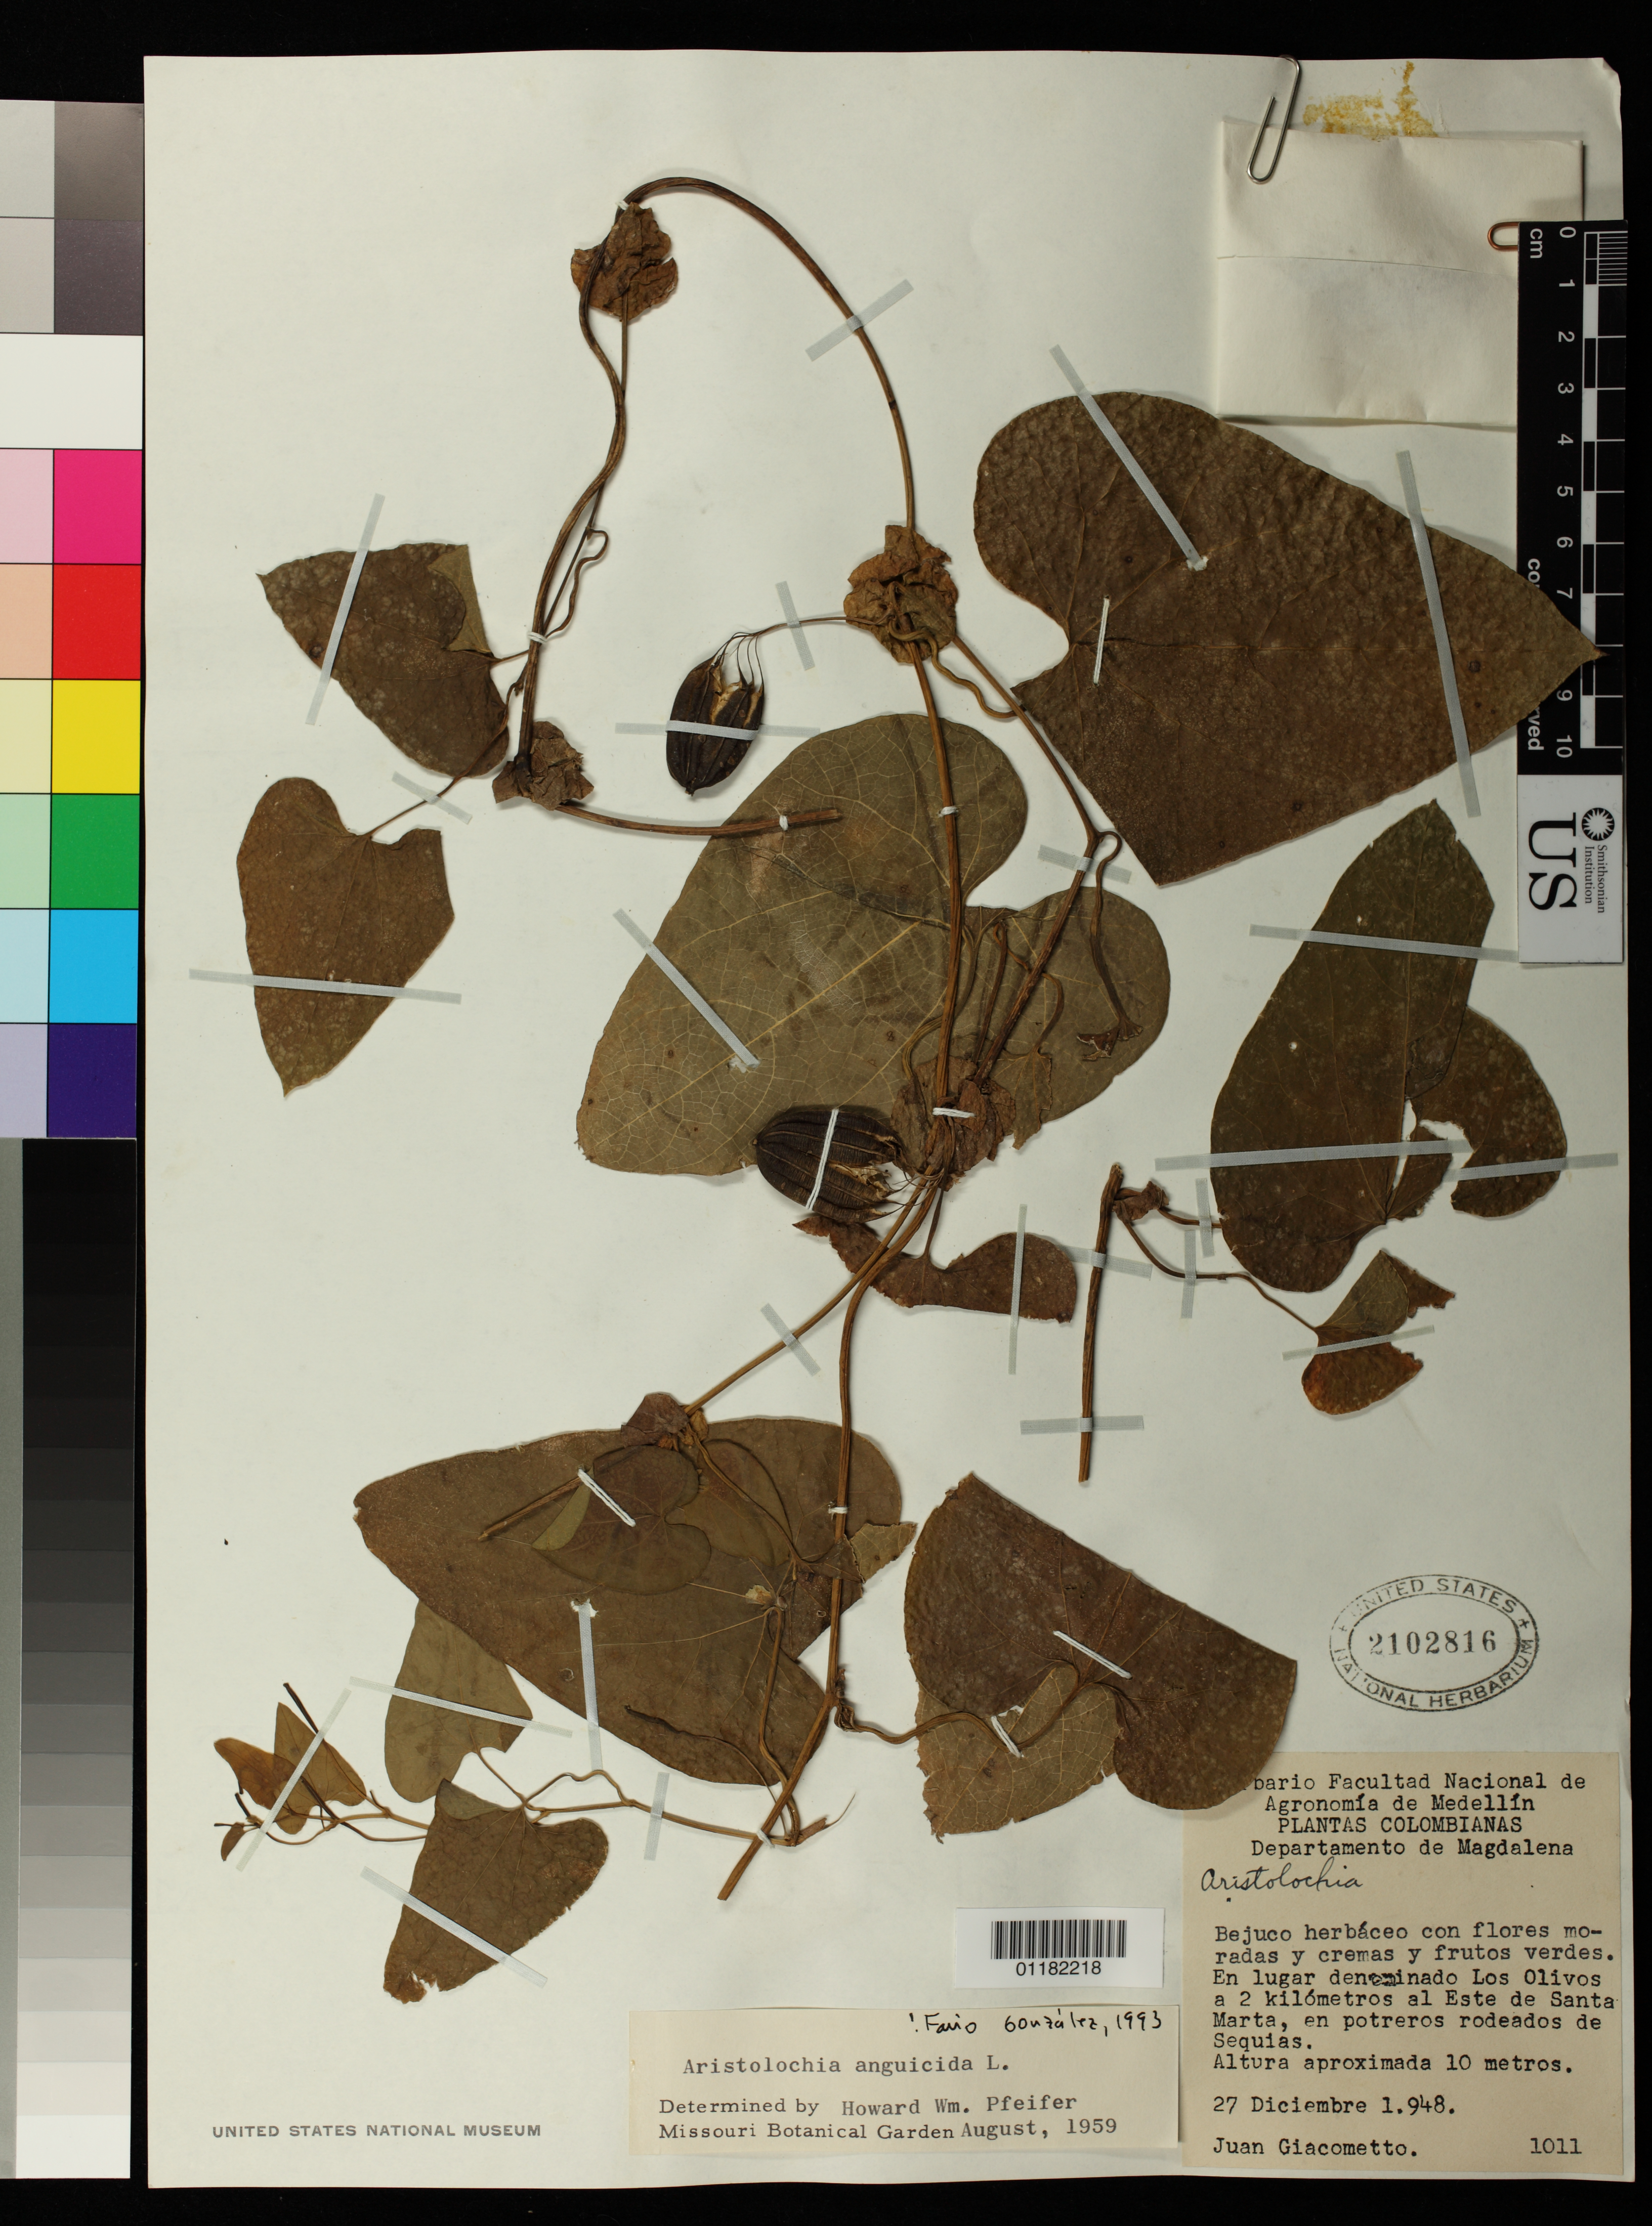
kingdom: Plantae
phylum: Tracheophyta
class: Magnoliopsida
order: Piperales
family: Aristolochiaceae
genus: Aristolochia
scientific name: Aristolochia anguicida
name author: Jacq.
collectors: J. Giacometto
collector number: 1011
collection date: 1948-12-27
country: Colombia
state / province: Magdalena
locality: En lugar denominado Los Olivos a 2 kilometros al Este de Santa Marta, en potreros rodeados de Sequias.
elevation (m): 10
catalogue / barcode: US 2102816